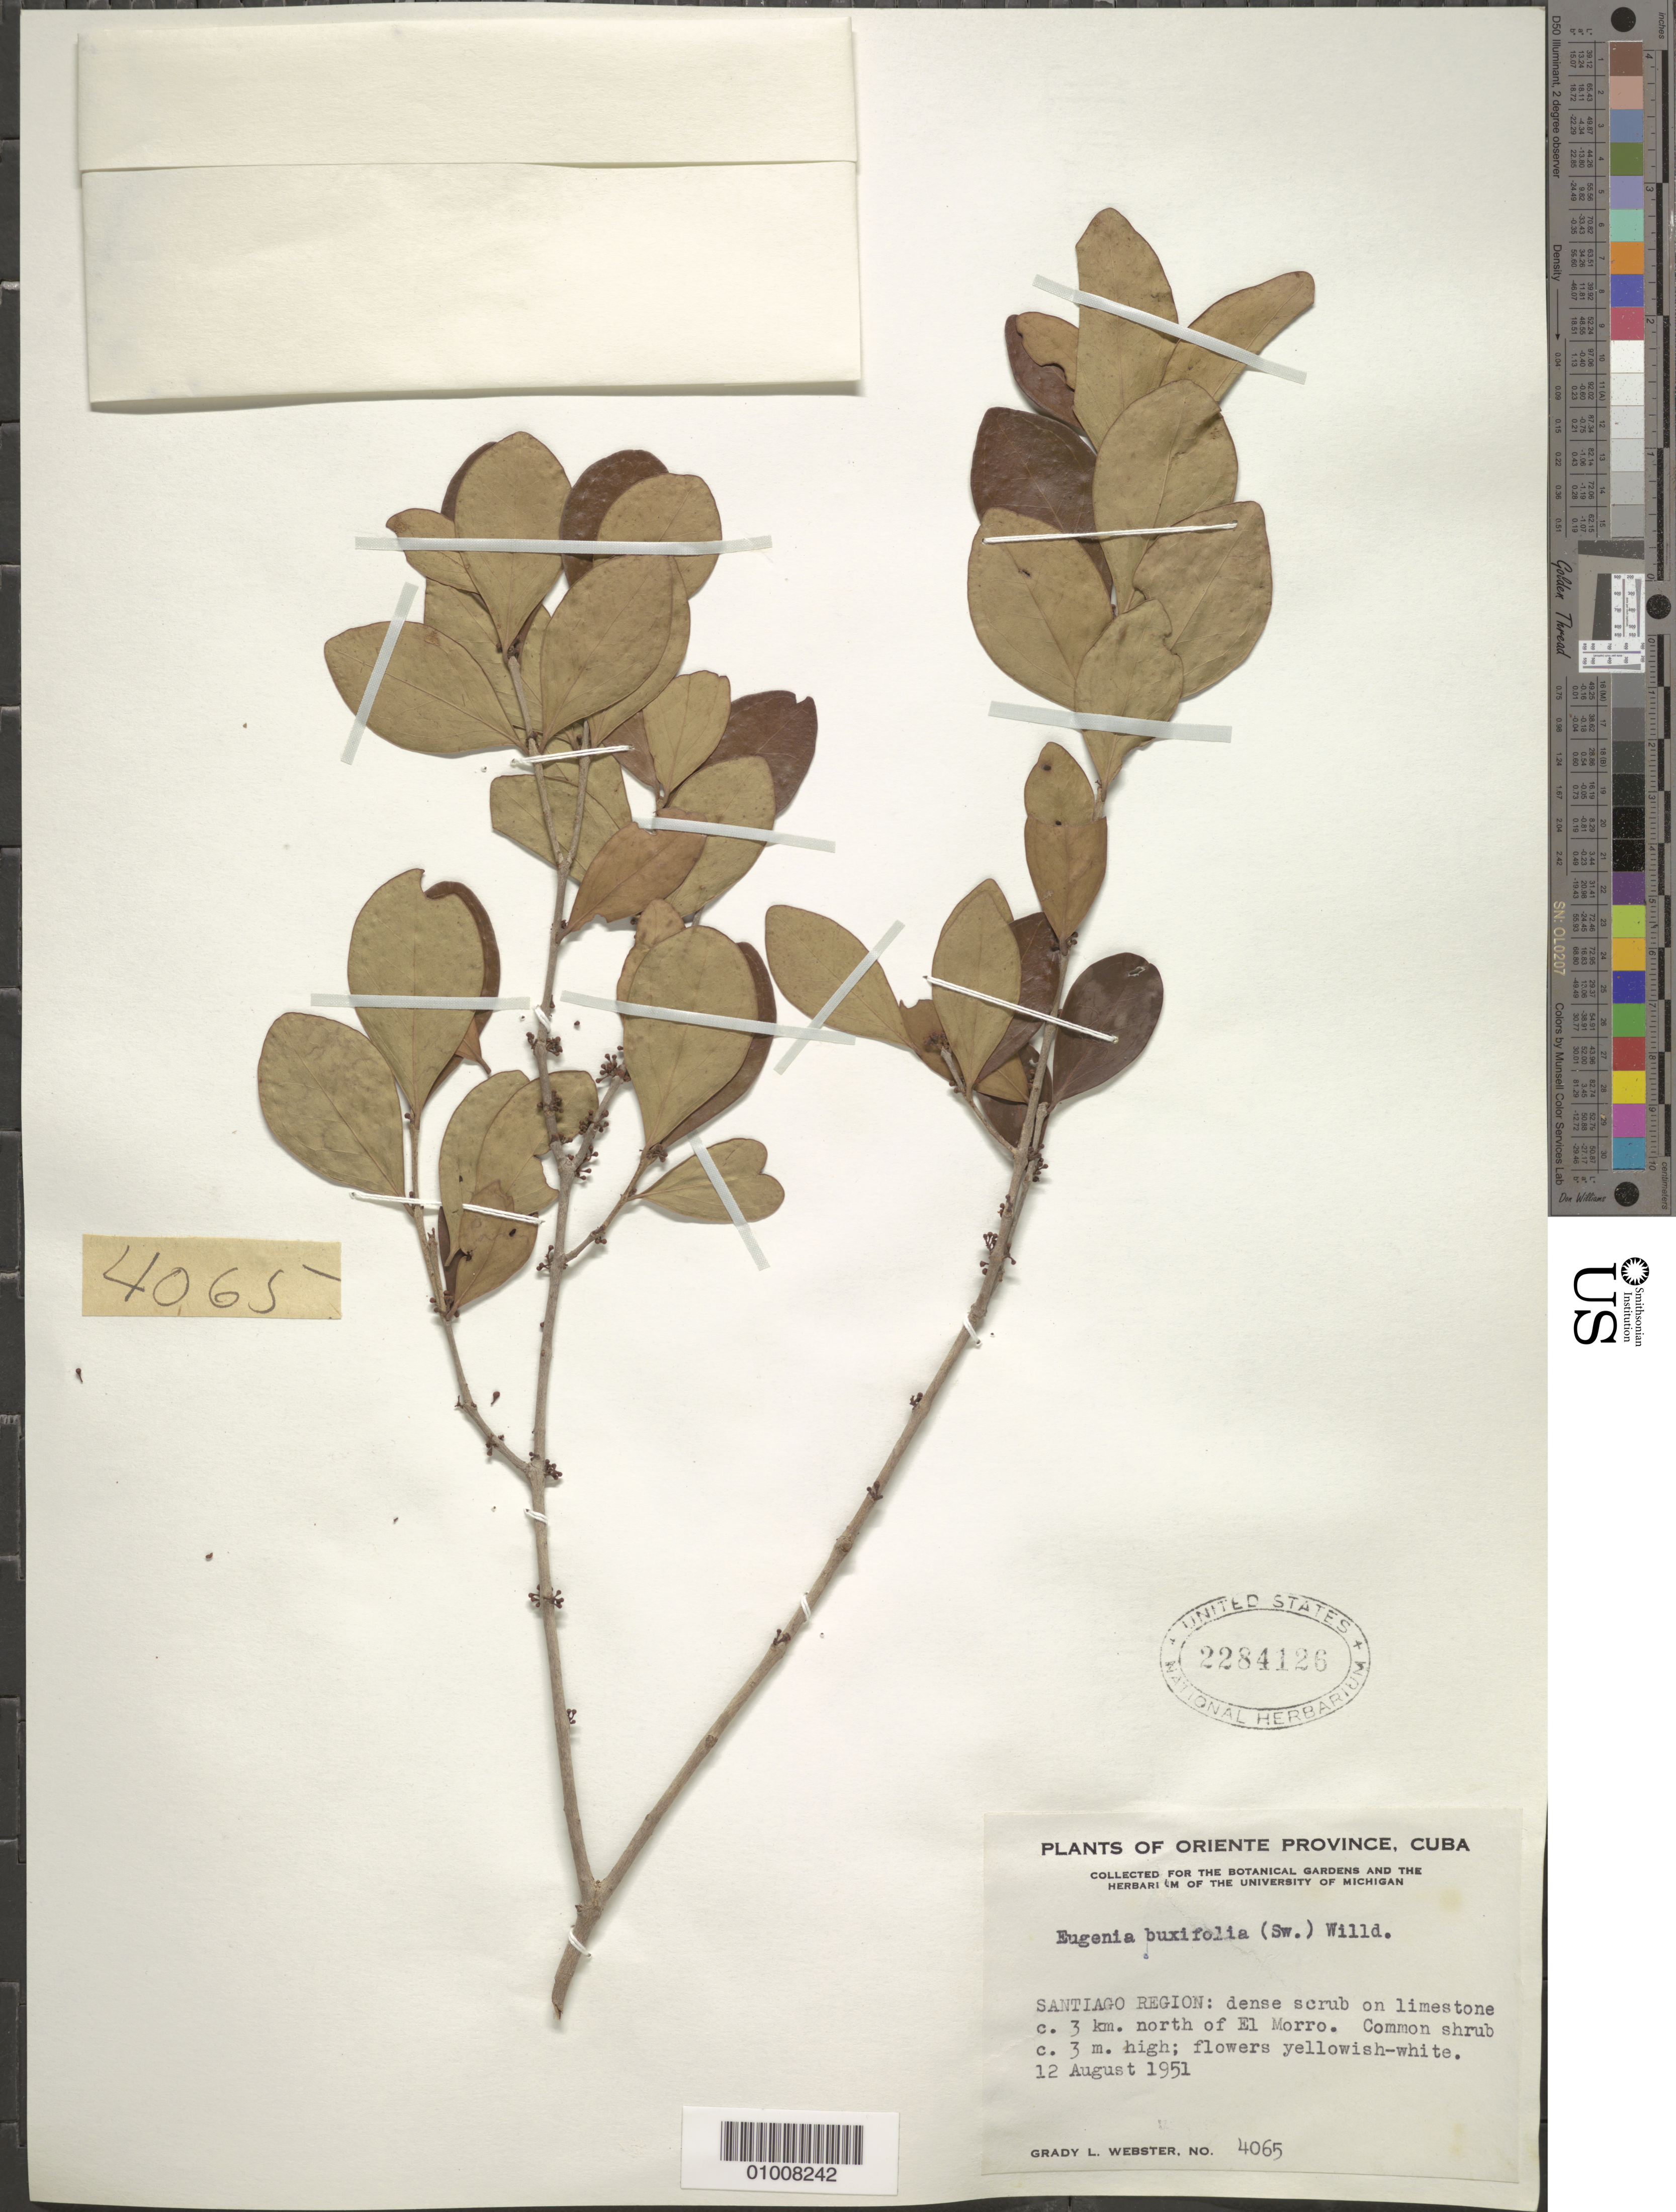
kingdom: Plantae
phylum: Tracheophyta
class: Magnoliopsida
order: Myrtales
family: Myrtaceae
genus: Eugenia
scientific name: Eugenia foetida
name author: Pers.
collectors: G. L. Webster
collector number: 4065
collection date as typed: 12 Aug 1951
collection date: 1951-08-12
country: Cuba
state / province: Santiago de Cuba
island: Cuba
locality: Santiago Region: ca 3 km north of El Morro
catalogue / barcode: US 2284126